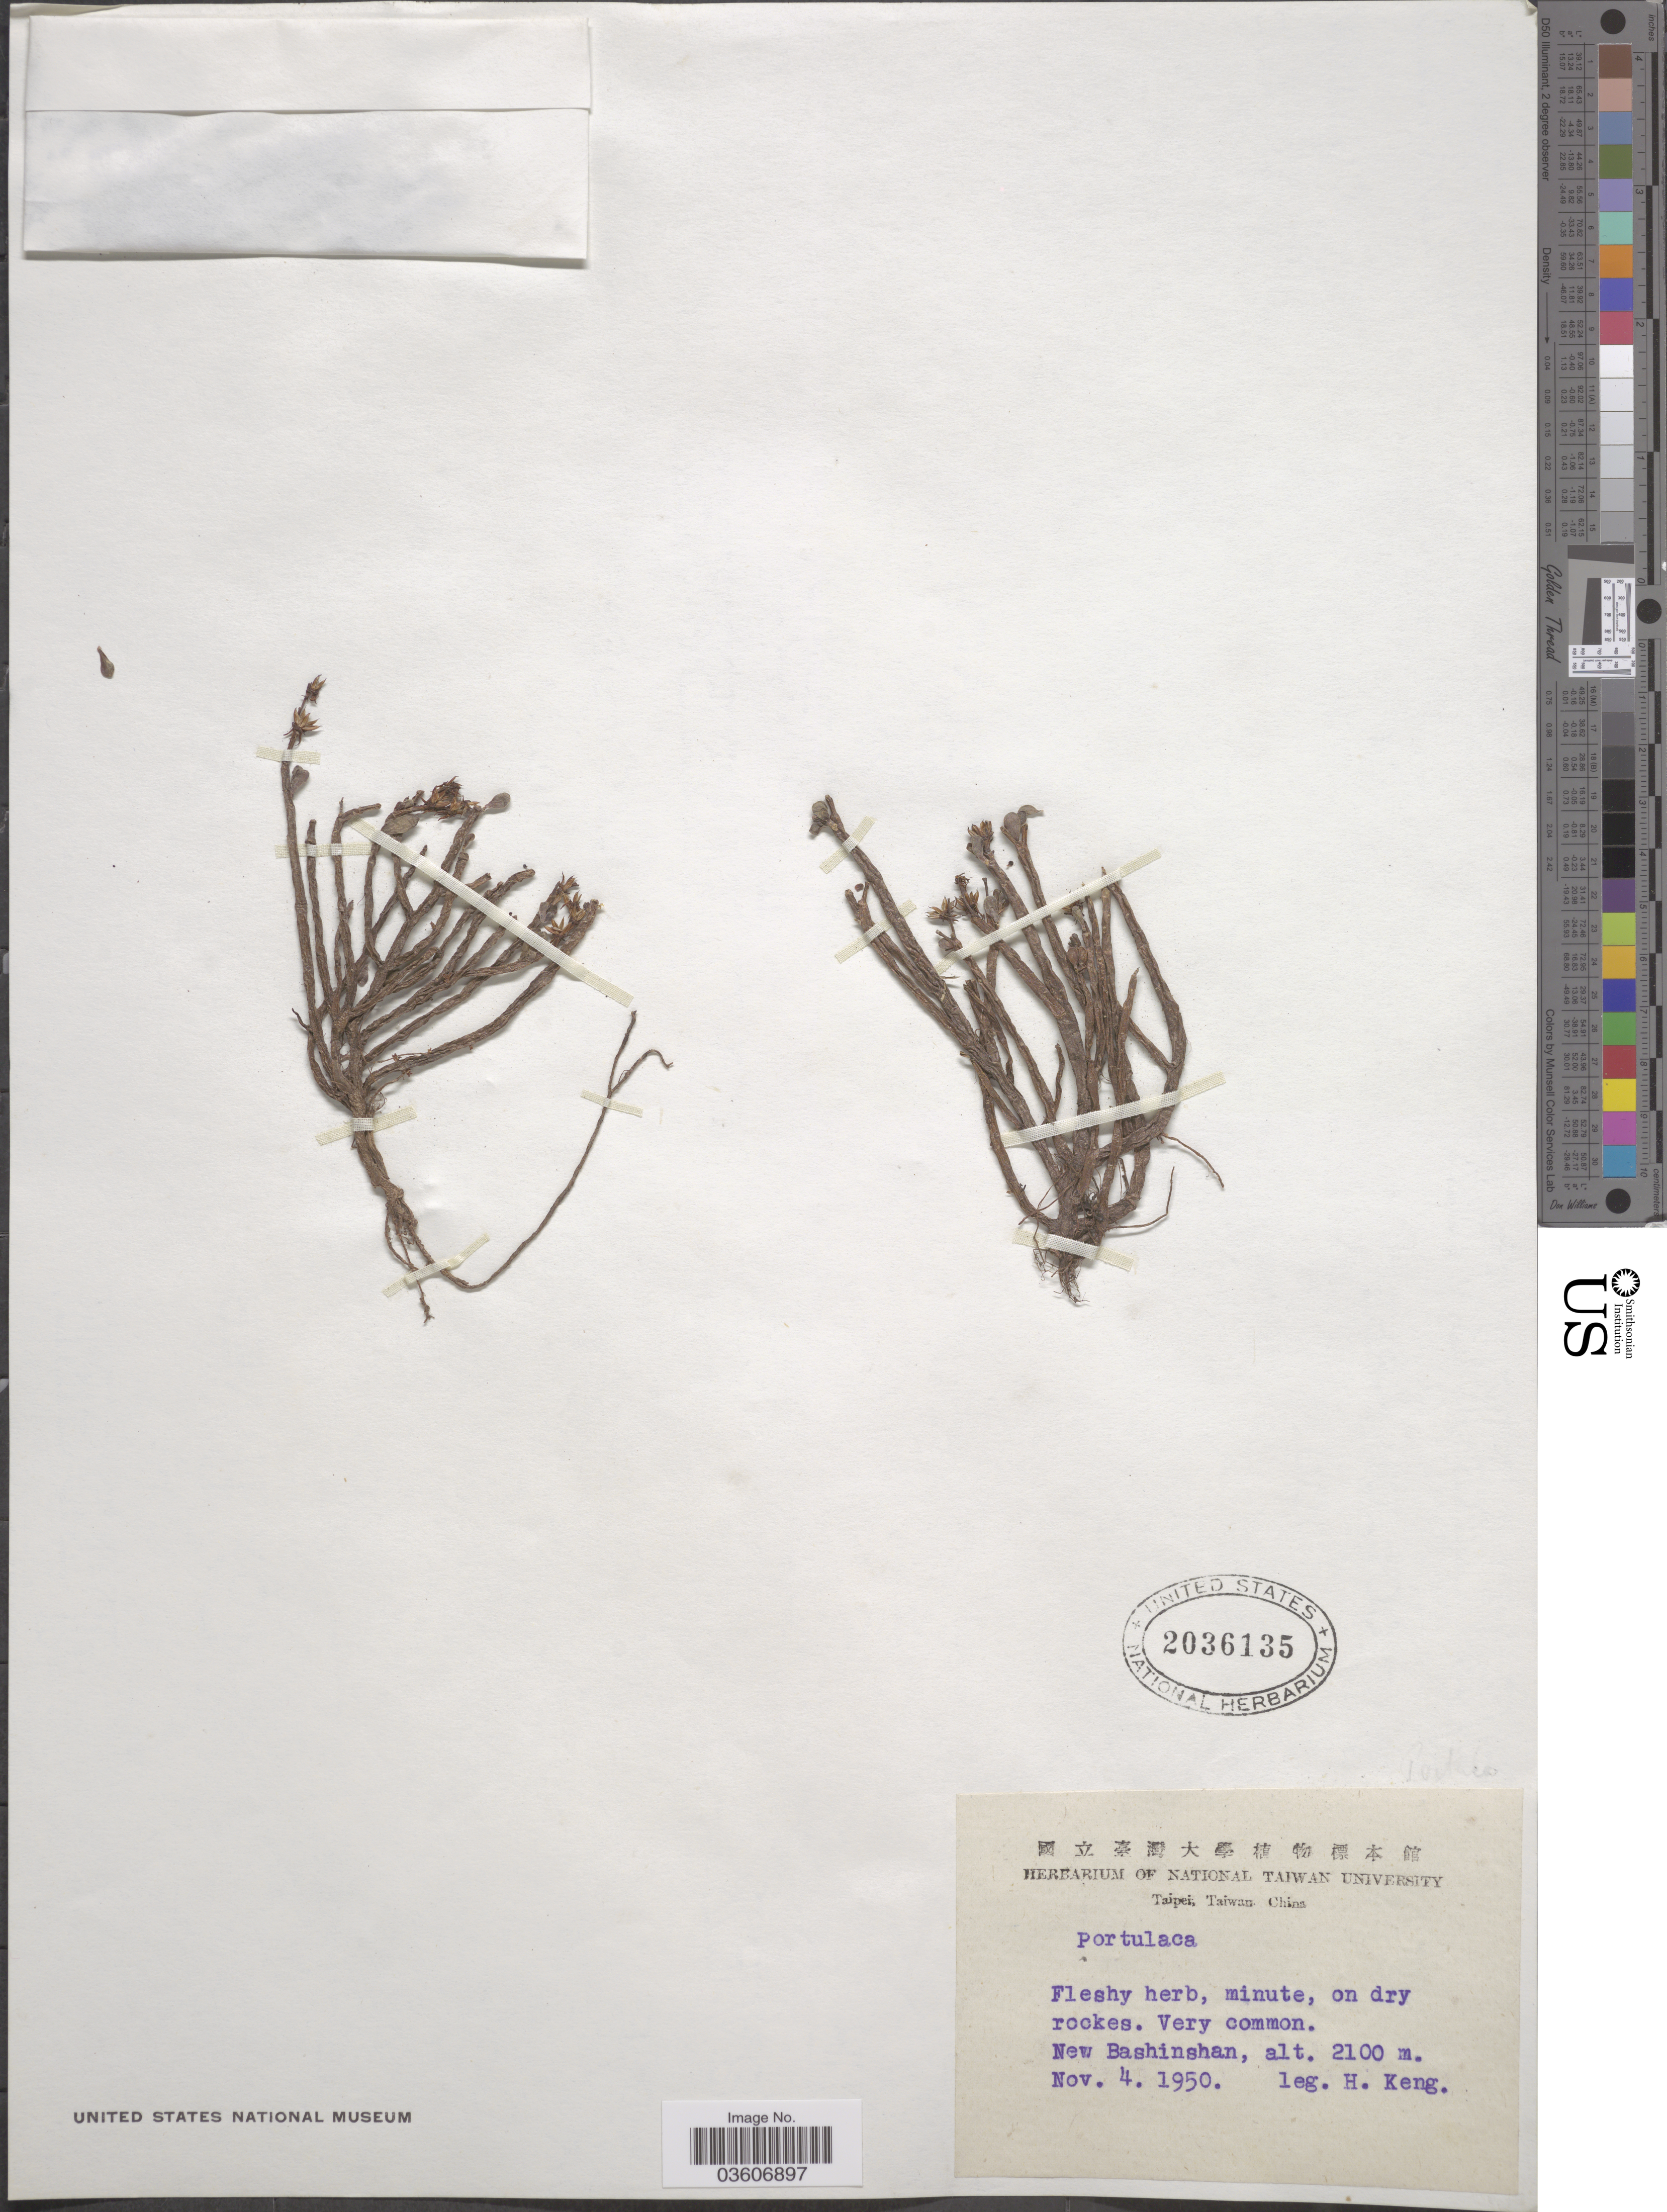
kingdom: Plantae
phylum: Tracheophyta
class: Magnoliopsida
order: Caryophyllales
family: Portulacaceae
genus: Portulaca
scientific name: Portulaca oleracea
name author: L.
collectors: H. Keng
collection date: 1950-11-04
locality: New Bashinshan.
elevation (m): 2100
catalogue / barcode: US 2036135